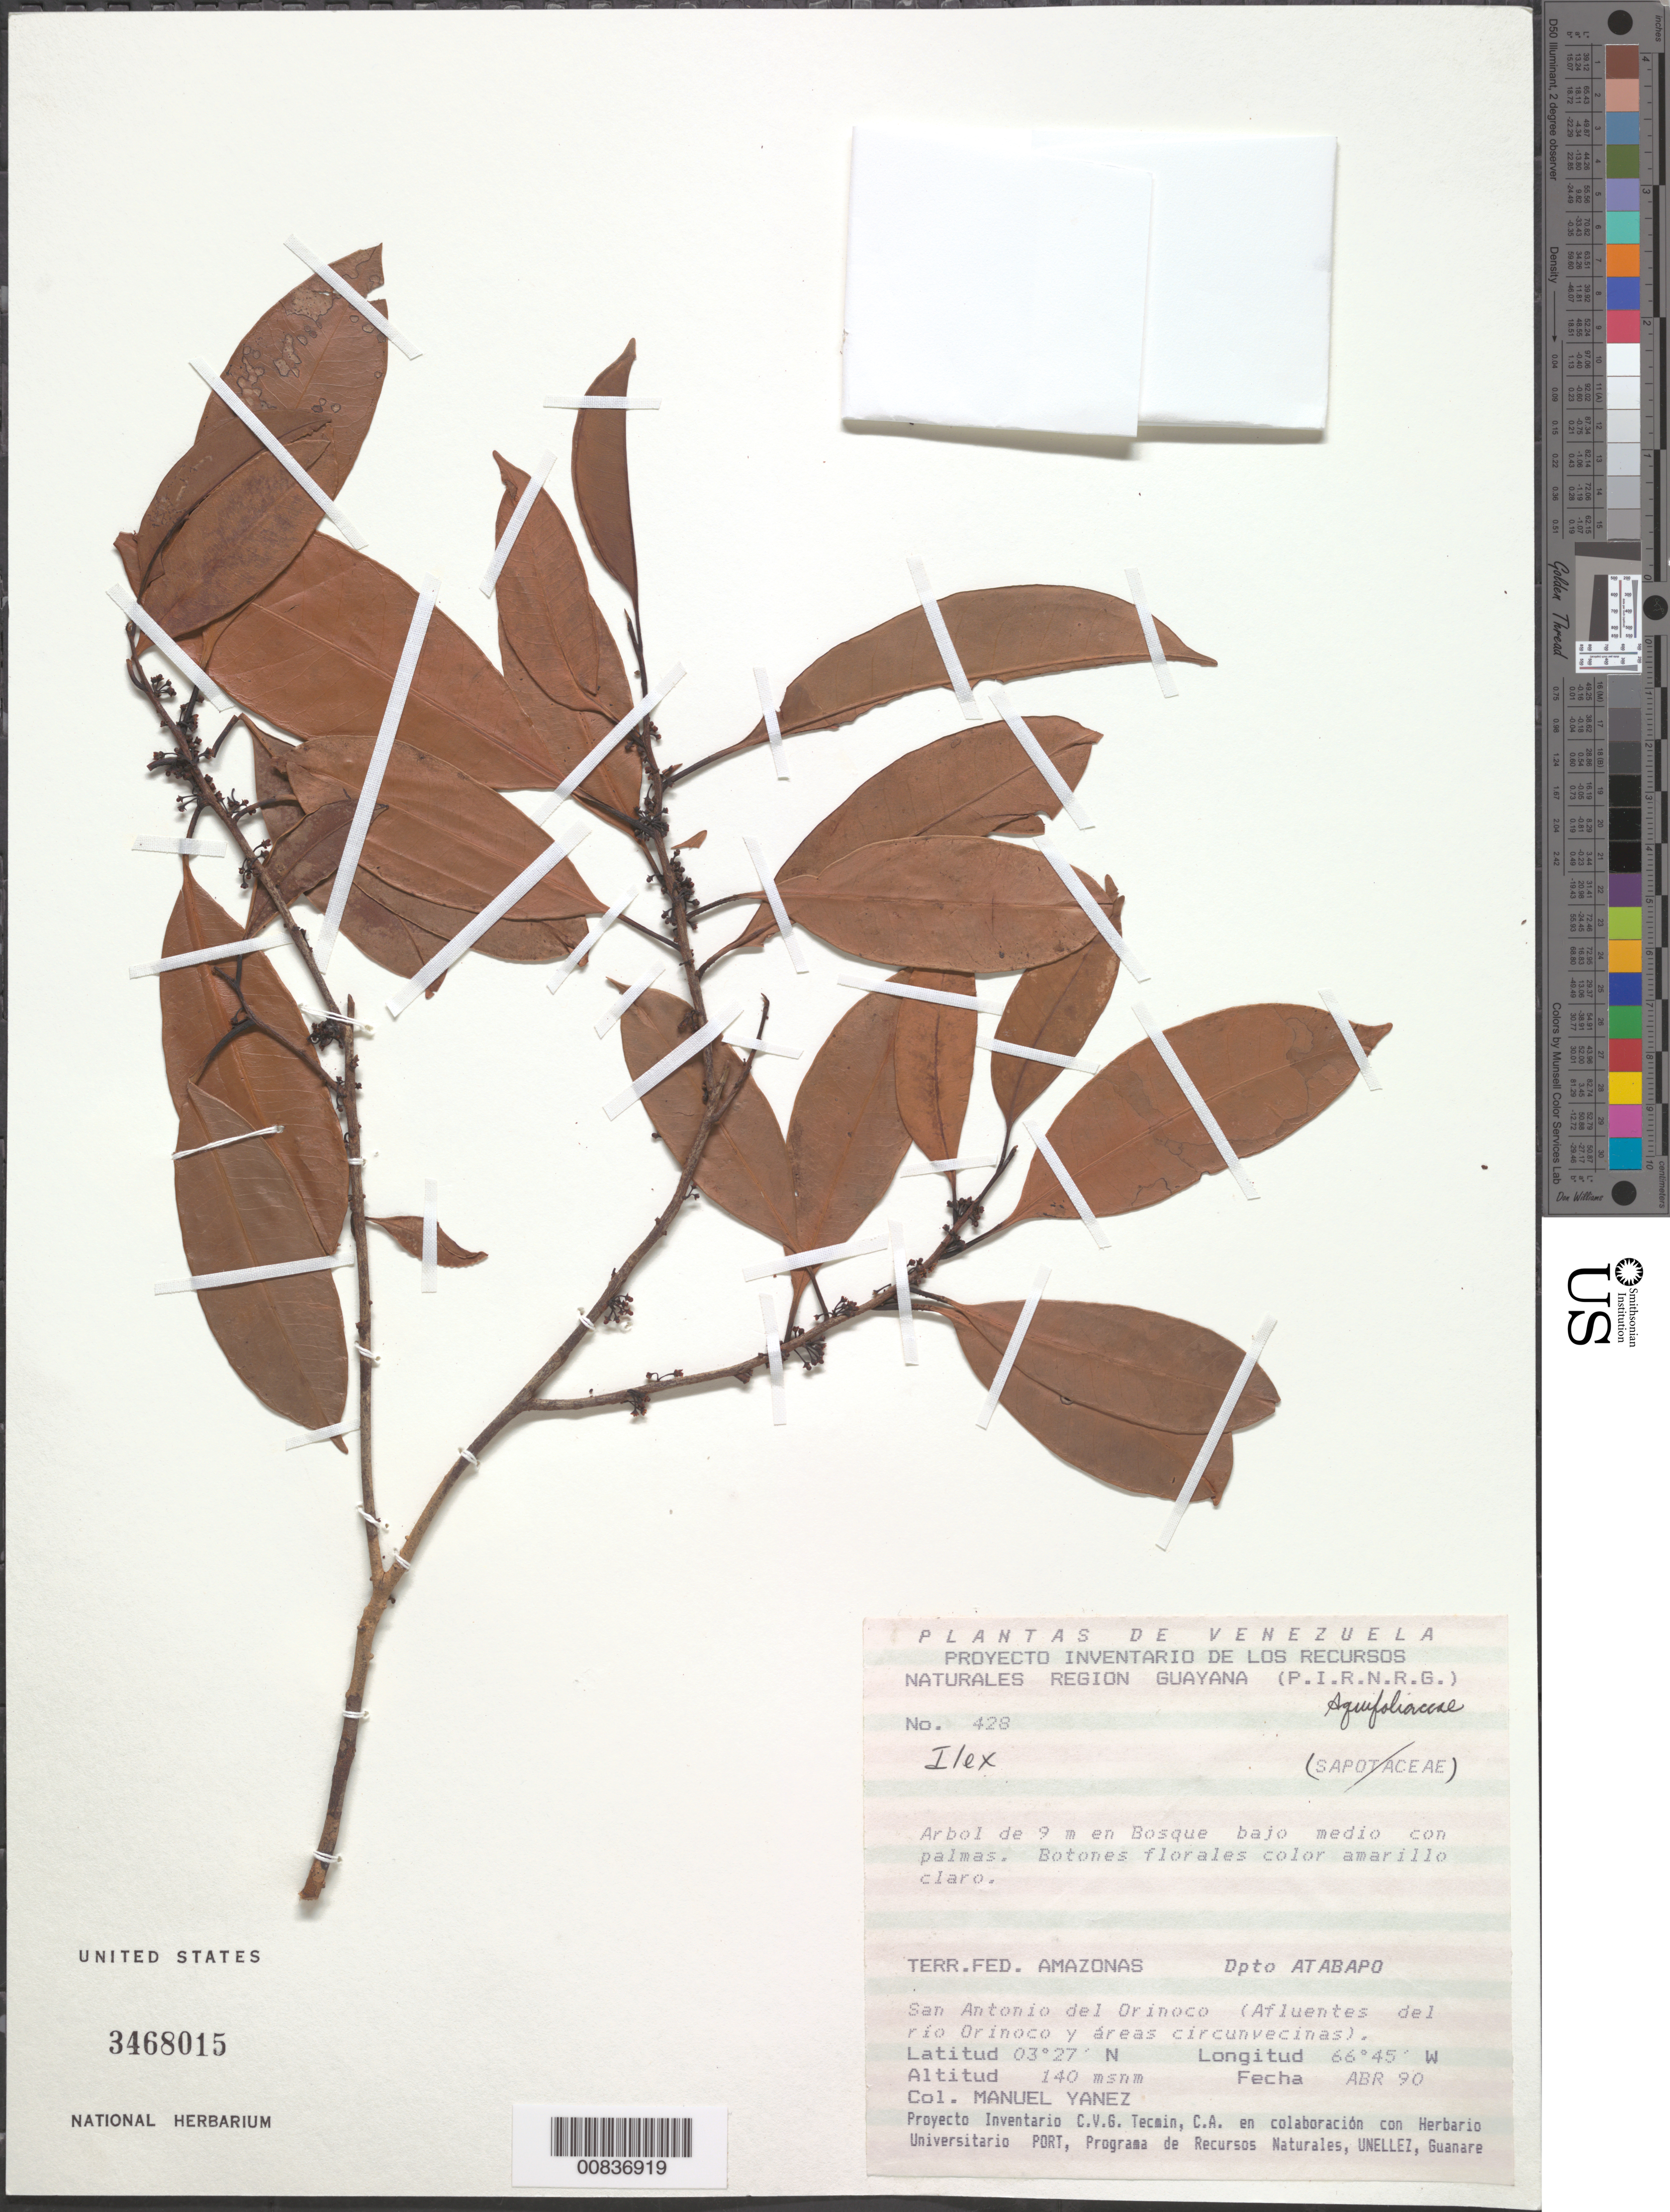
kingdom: Plantae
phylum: Tracheophyta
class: Magnoliopsida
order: Aquifoliales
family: Aquifoliaceae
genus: Ilex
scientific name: Ilex sp.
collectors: M. Yanez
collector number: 428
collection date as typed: Apr-90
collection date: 1990-04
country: Venezuela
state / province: Amazonas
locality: San Antonio del Orinoco (affluentes del Río Orinoco)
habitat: Bosque bajo medio con palmas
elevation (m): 140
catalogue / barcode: US 3468015